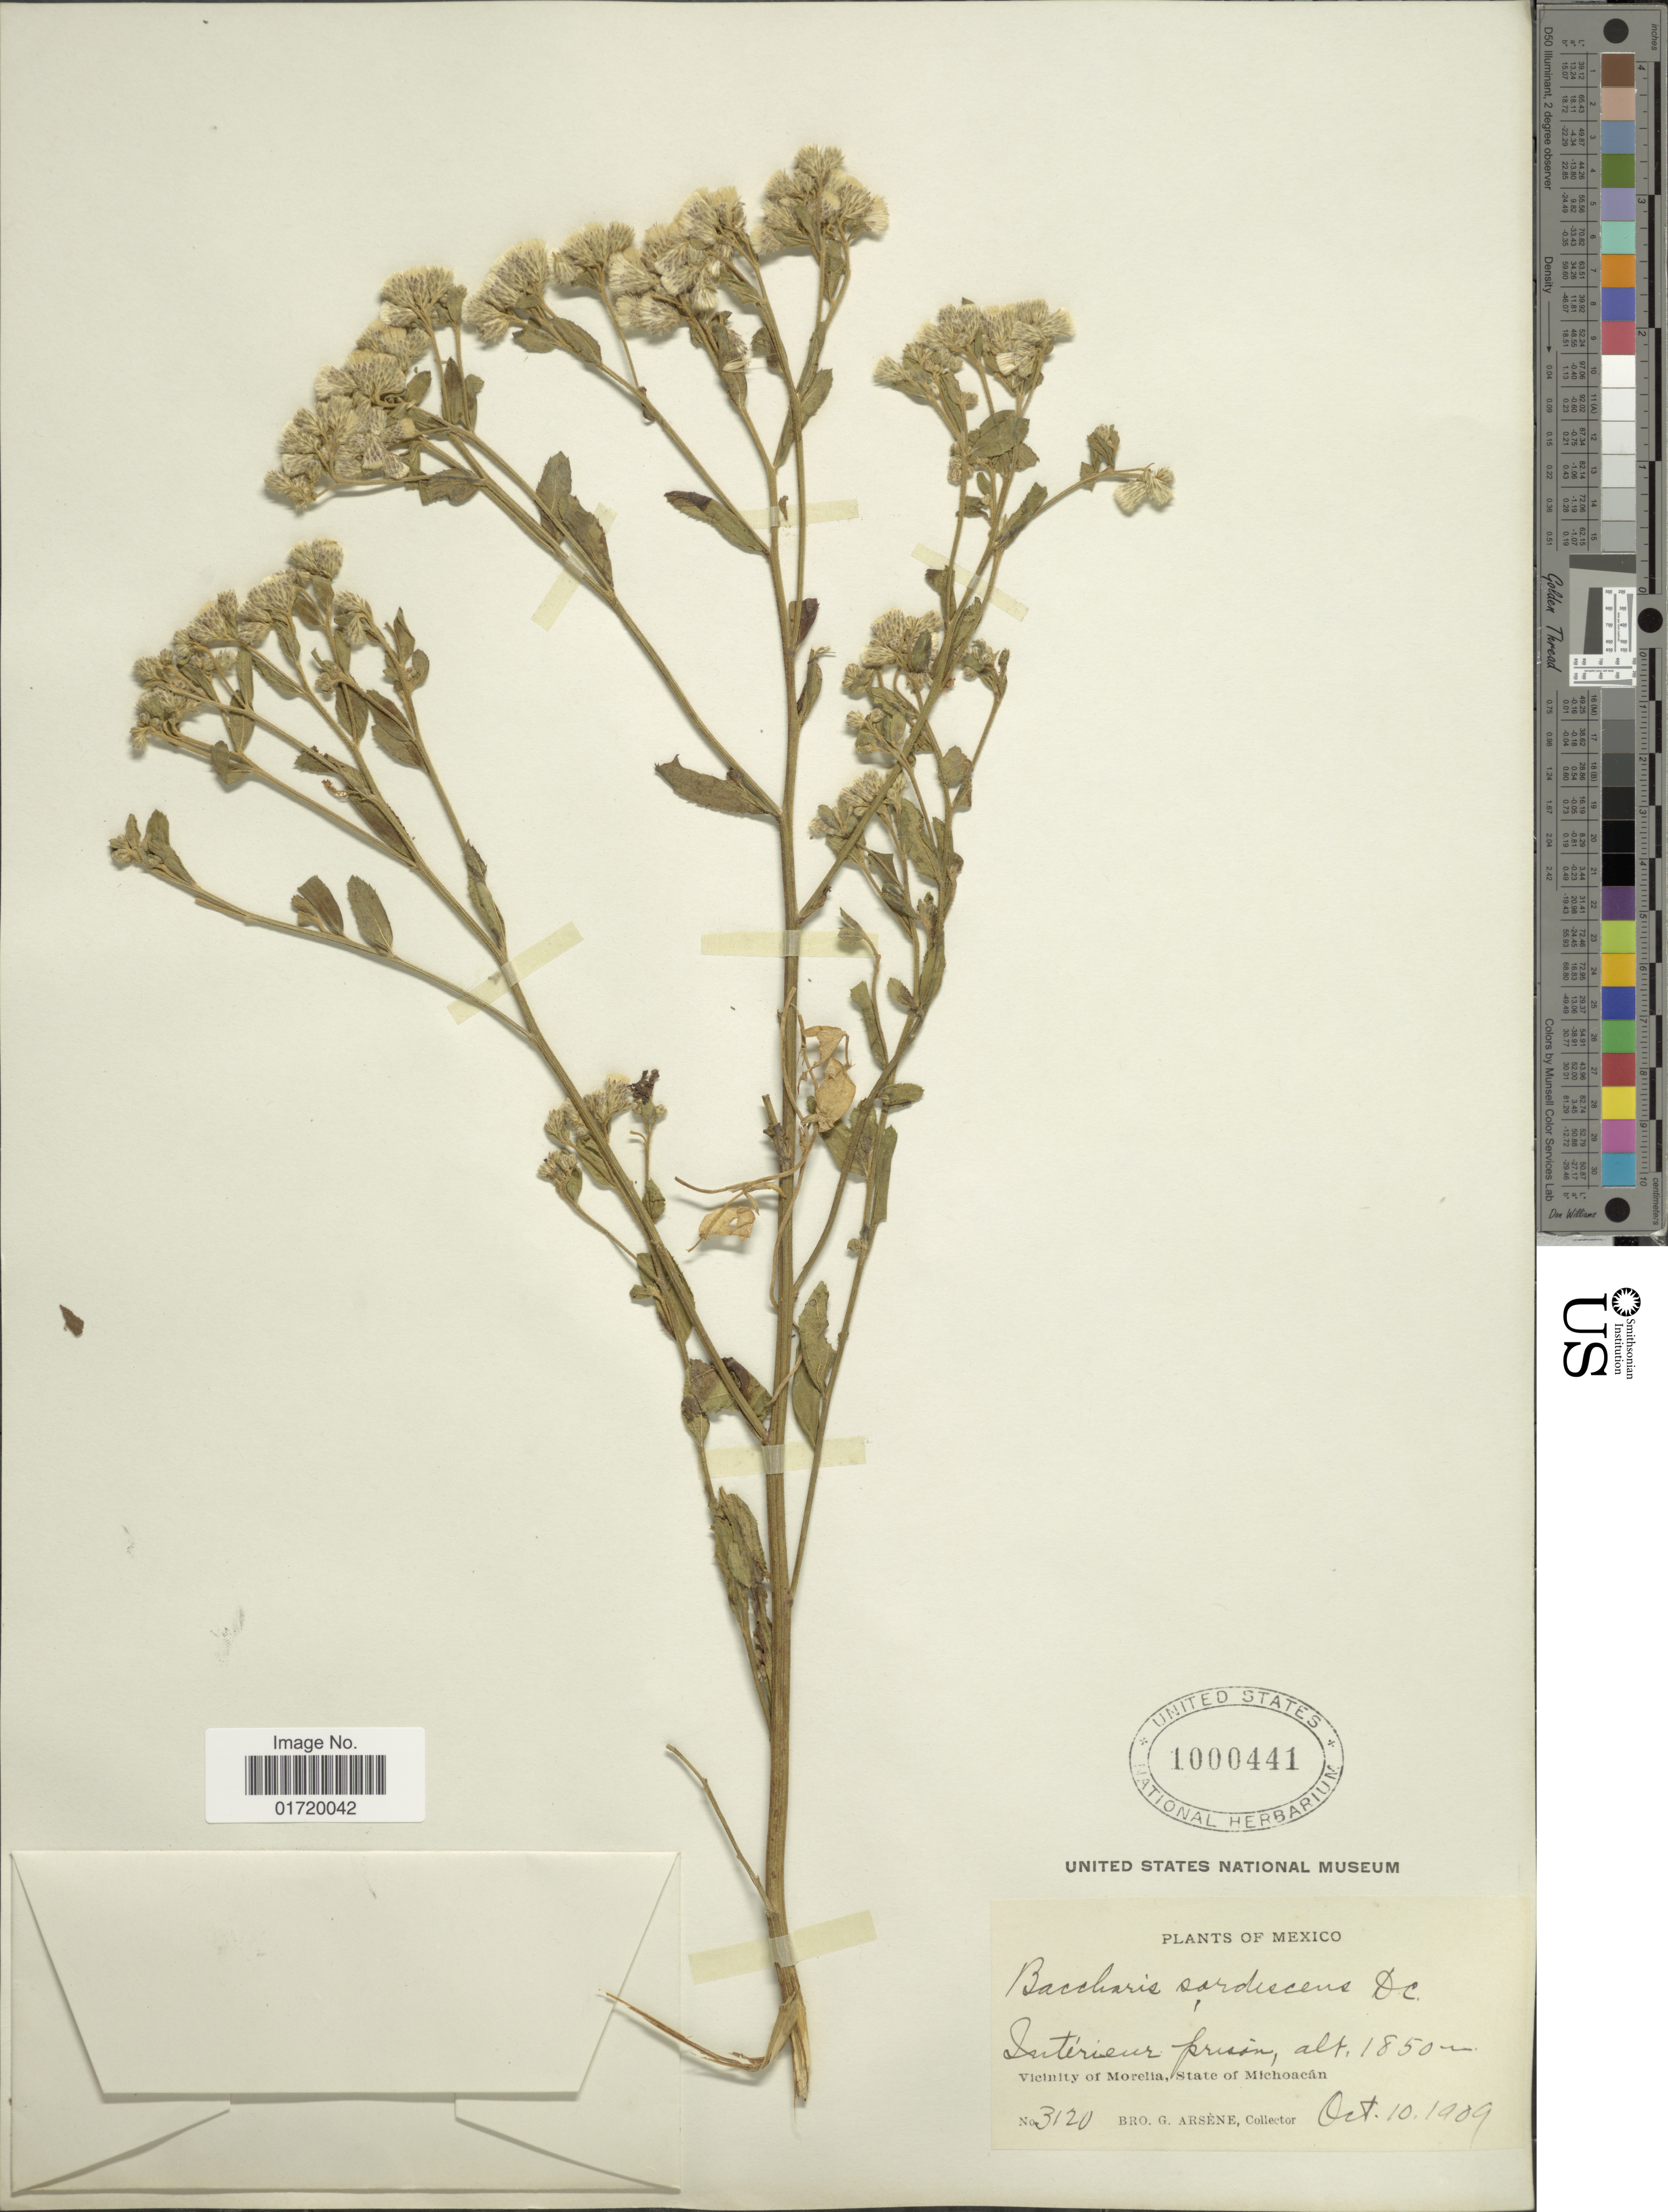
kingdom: Plantae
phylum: Tracheophyta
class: Magnoliopsida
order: Asterales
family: Asteraceae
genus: Baccharis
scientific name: Baccharis sordescens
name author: DC.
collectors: Bro. G. Arsène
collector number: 3120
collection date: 1909-10-10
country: Mexico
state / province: Michoacán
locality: Interieur preson, Vicinity of Morelia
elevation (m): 1850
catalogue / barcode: US 1000441